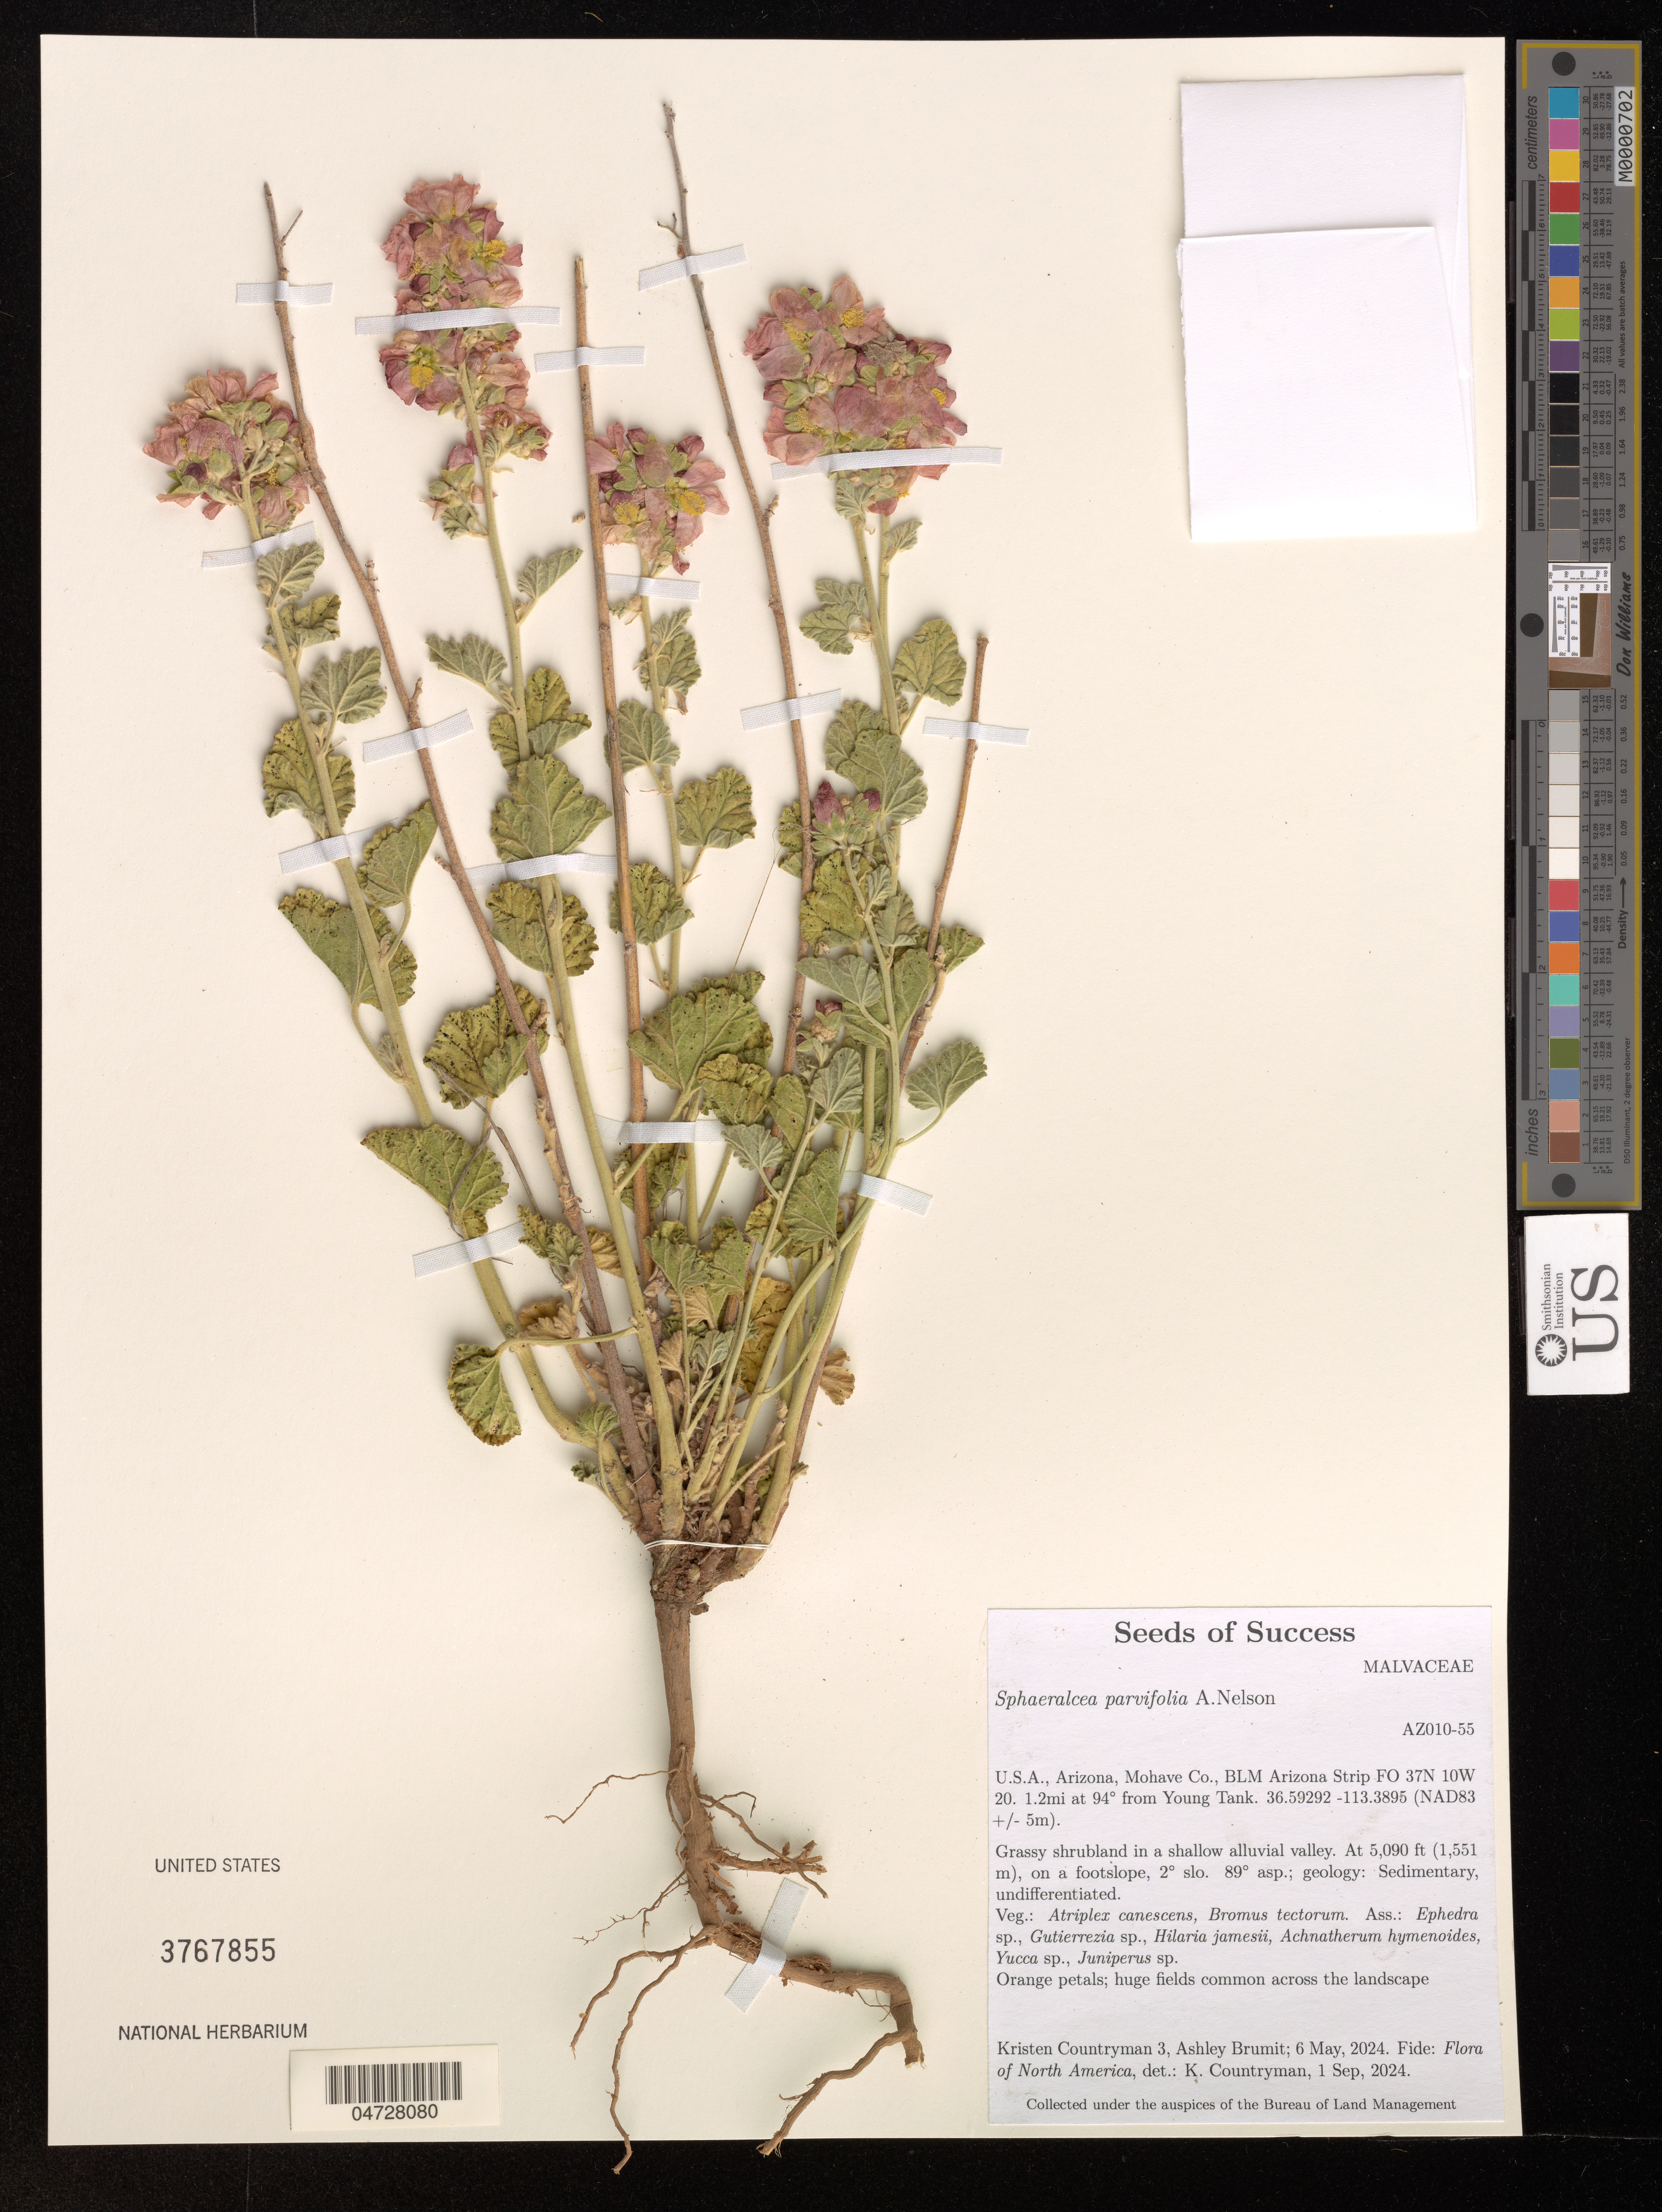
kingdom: Plantae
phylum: Tracheophyta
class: Magnoliopsida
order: Malvales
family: Malvaceae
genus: Sphaeralcea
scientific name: Sphaeralcea parvifolia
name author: A. Nelson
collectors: K. Countryman & A. Brumit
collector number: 3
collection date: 2024-05-06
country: United States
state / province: Arizona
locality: Mohave Co., BLM Arizona Strip FO. 37N 10W 20. 1.2mi at 94° from Young Tank.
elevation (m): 1551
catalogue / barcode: US 3767855